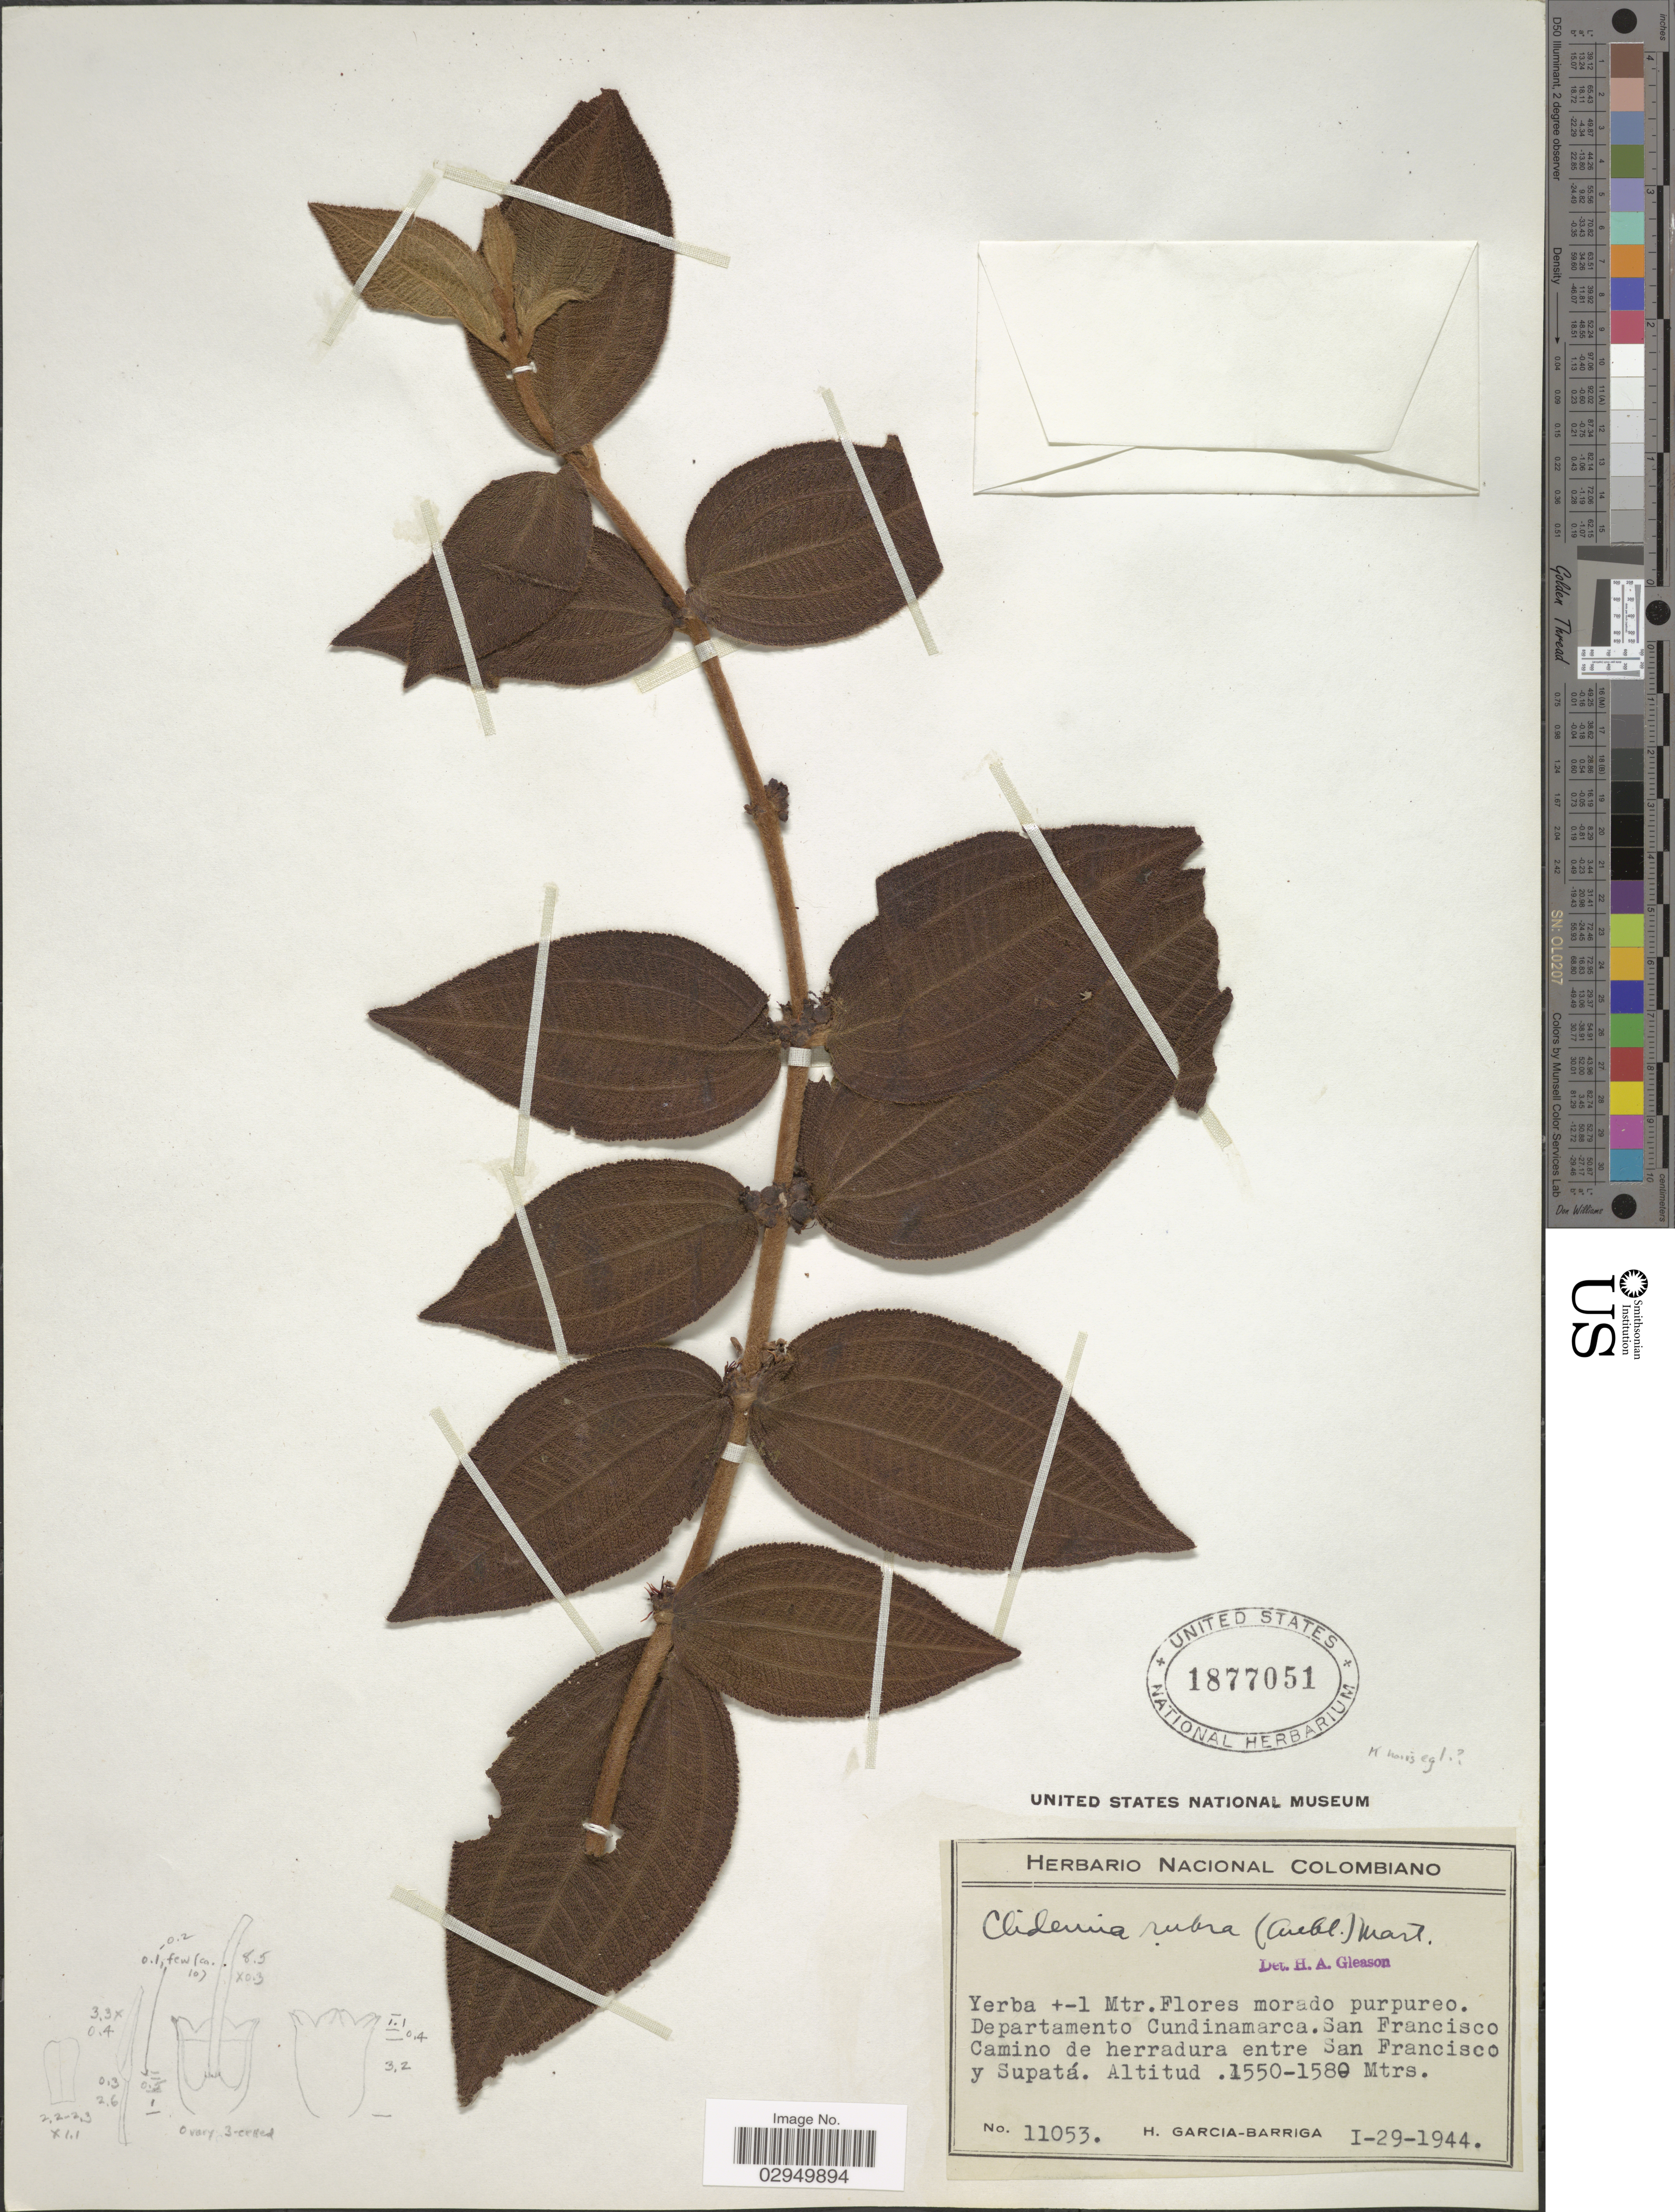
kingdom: Plantae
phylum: Tracheophyta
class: Magnoliopsida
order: Myrtales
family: Melastomataceae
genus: Clidemia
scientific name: Clidemia sericea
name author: D. Don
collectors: H. García Barriga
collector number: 11053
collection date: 1944-01-29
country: Colombia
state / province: Cundinamarca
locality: Departamento Cundinamarca. San Francisco Camino de herradura entre San Francisco y Supatá.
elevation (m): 1550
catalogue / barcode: US 1877051